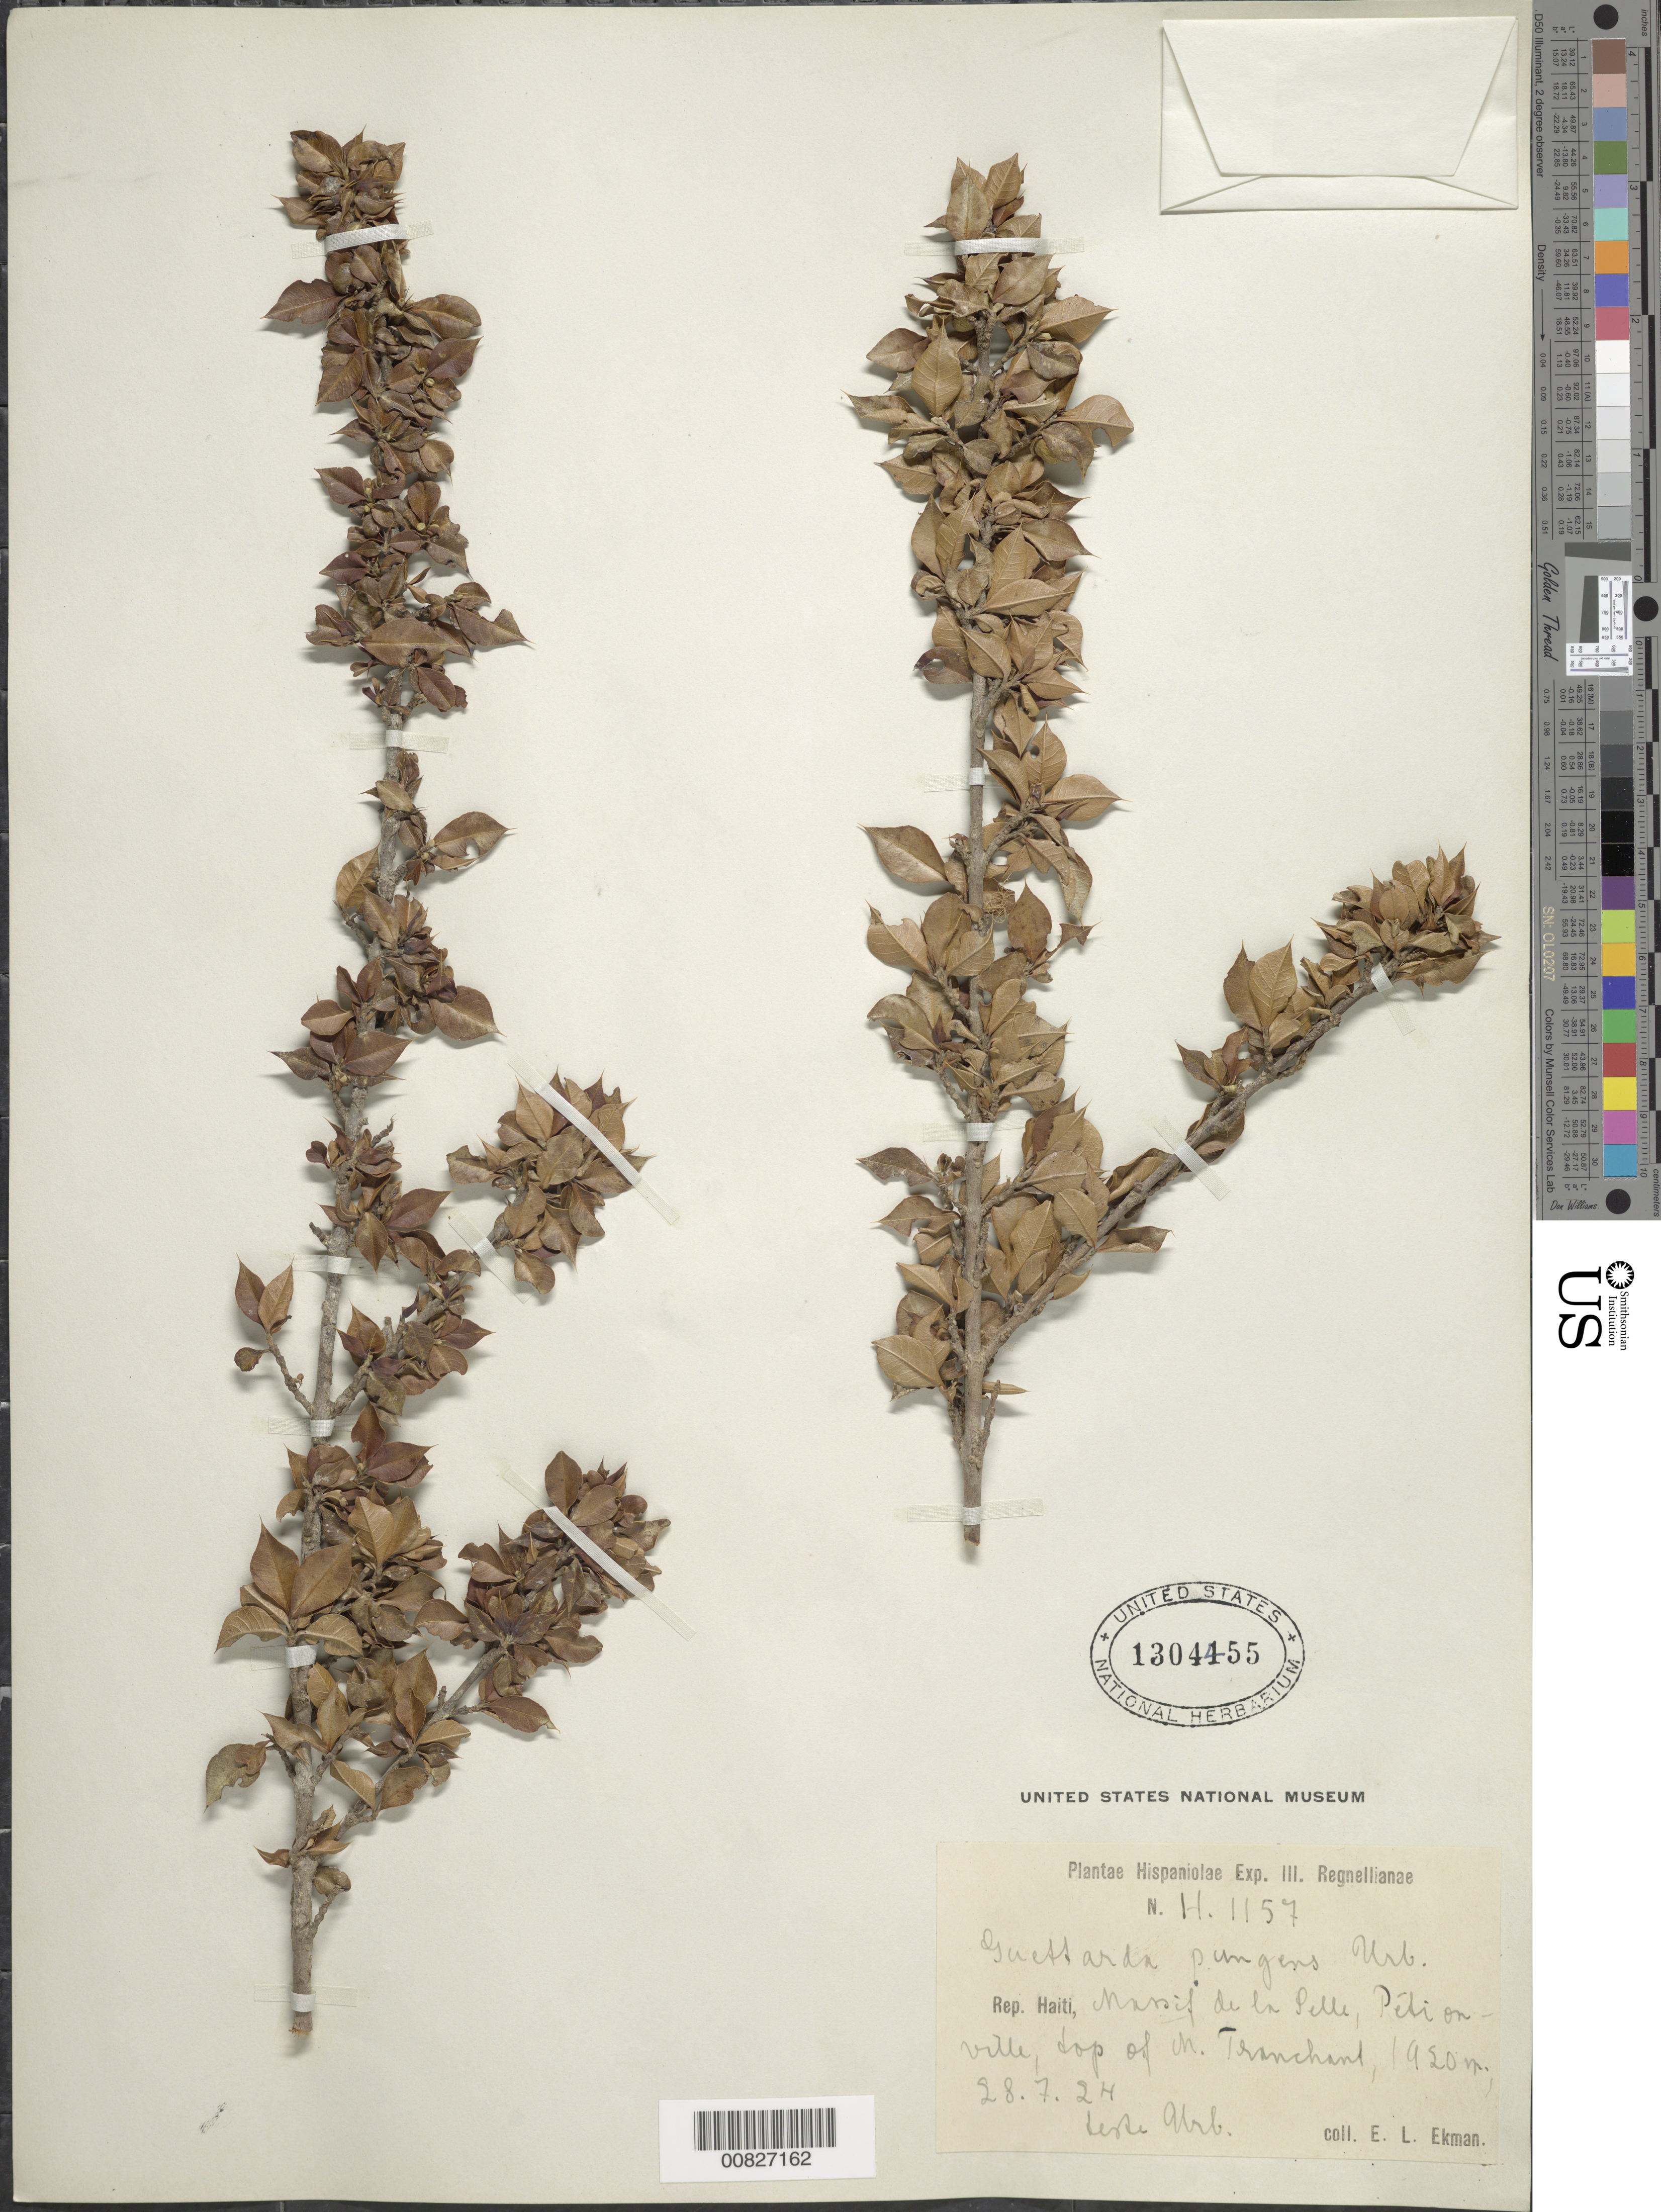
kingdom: Plantae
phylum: Tracheophyta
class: Magnoliopsida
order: Gentianales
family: Rubiaceae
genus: Guettarda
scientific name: Guettarda pungens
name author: Urb.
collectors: E. L. Ekman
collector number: H 1157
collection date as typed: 28 Jul 1924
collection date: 1924-07-28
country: Haiti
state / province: Ouest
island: Hispaniola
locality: Massif de la Selle, Pétionville, top of M. Tranchant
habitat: Mountain top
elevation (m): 1920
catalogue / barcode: US 1304455